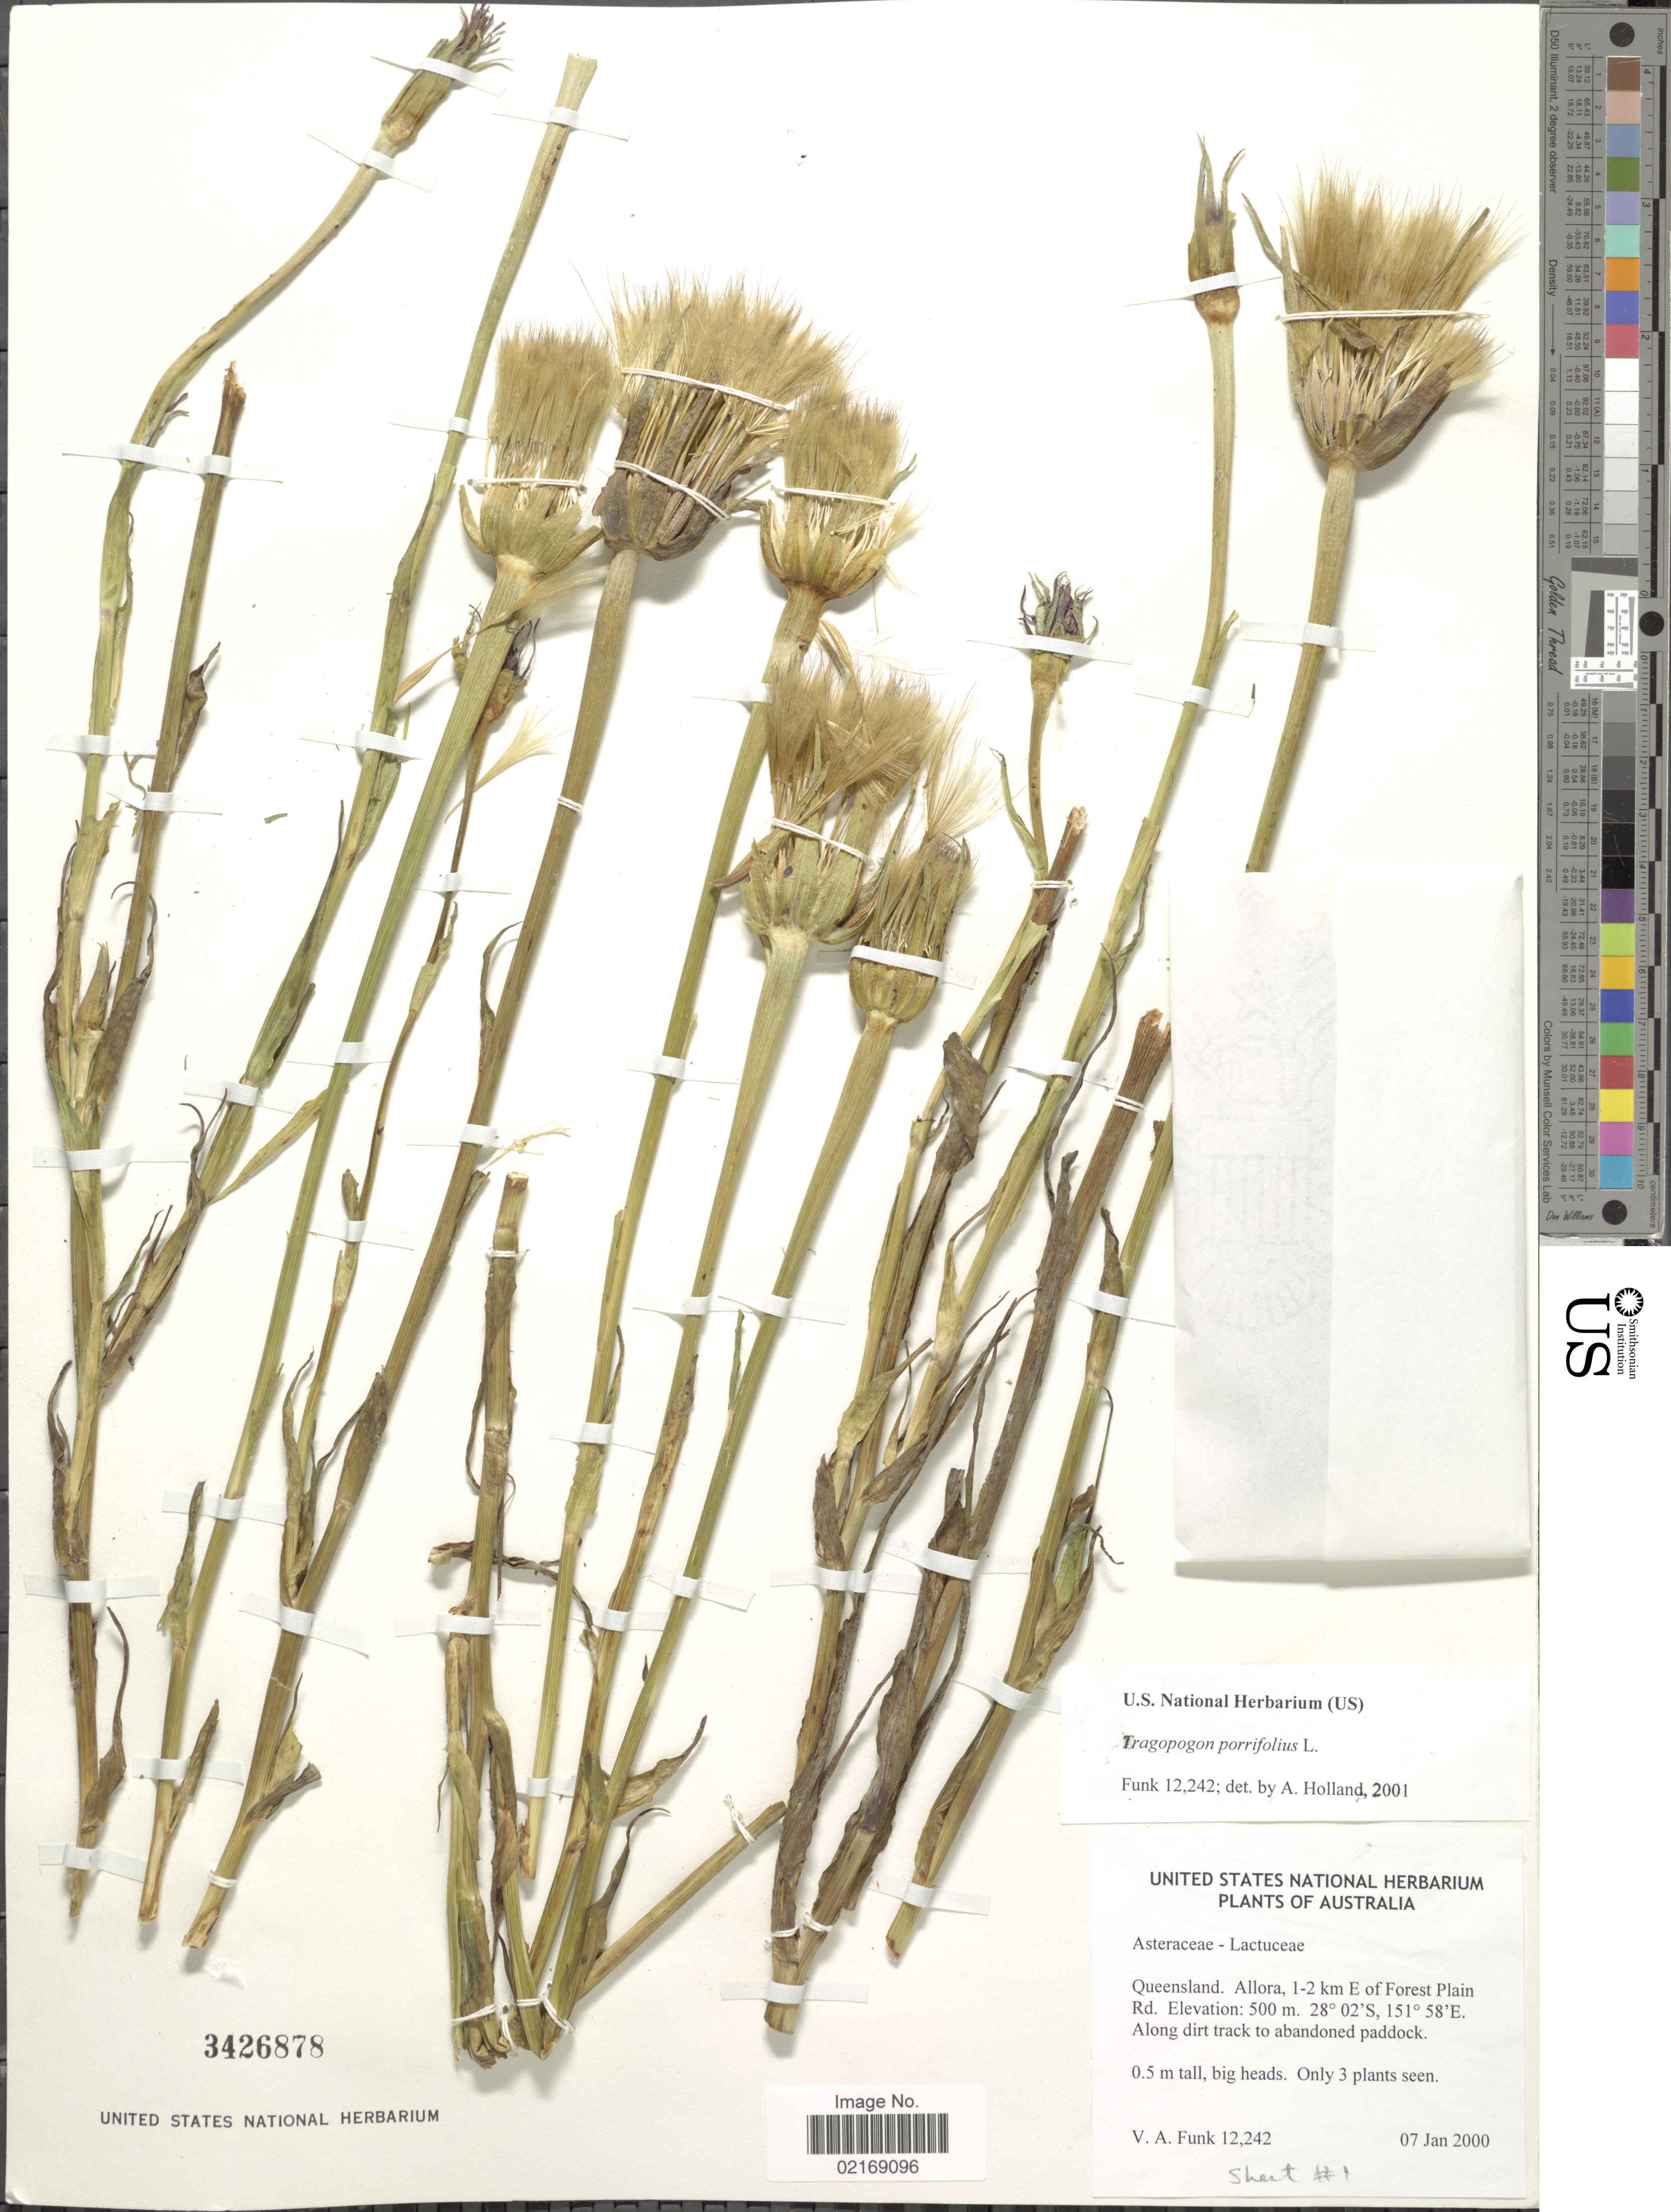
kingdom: Plantae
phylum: Tracheophyta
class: Magnoliopsida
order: Asterales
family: Asteraceae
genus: Tragopogon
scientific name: Tragopogon porrifolius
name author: L.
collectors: V. Funk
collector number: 12242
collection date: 2000-01-07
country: Australia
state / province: Queensland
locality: Allora, 1-2 km E of Forest Plain Rd.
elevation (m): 500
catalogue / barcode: US 3426878